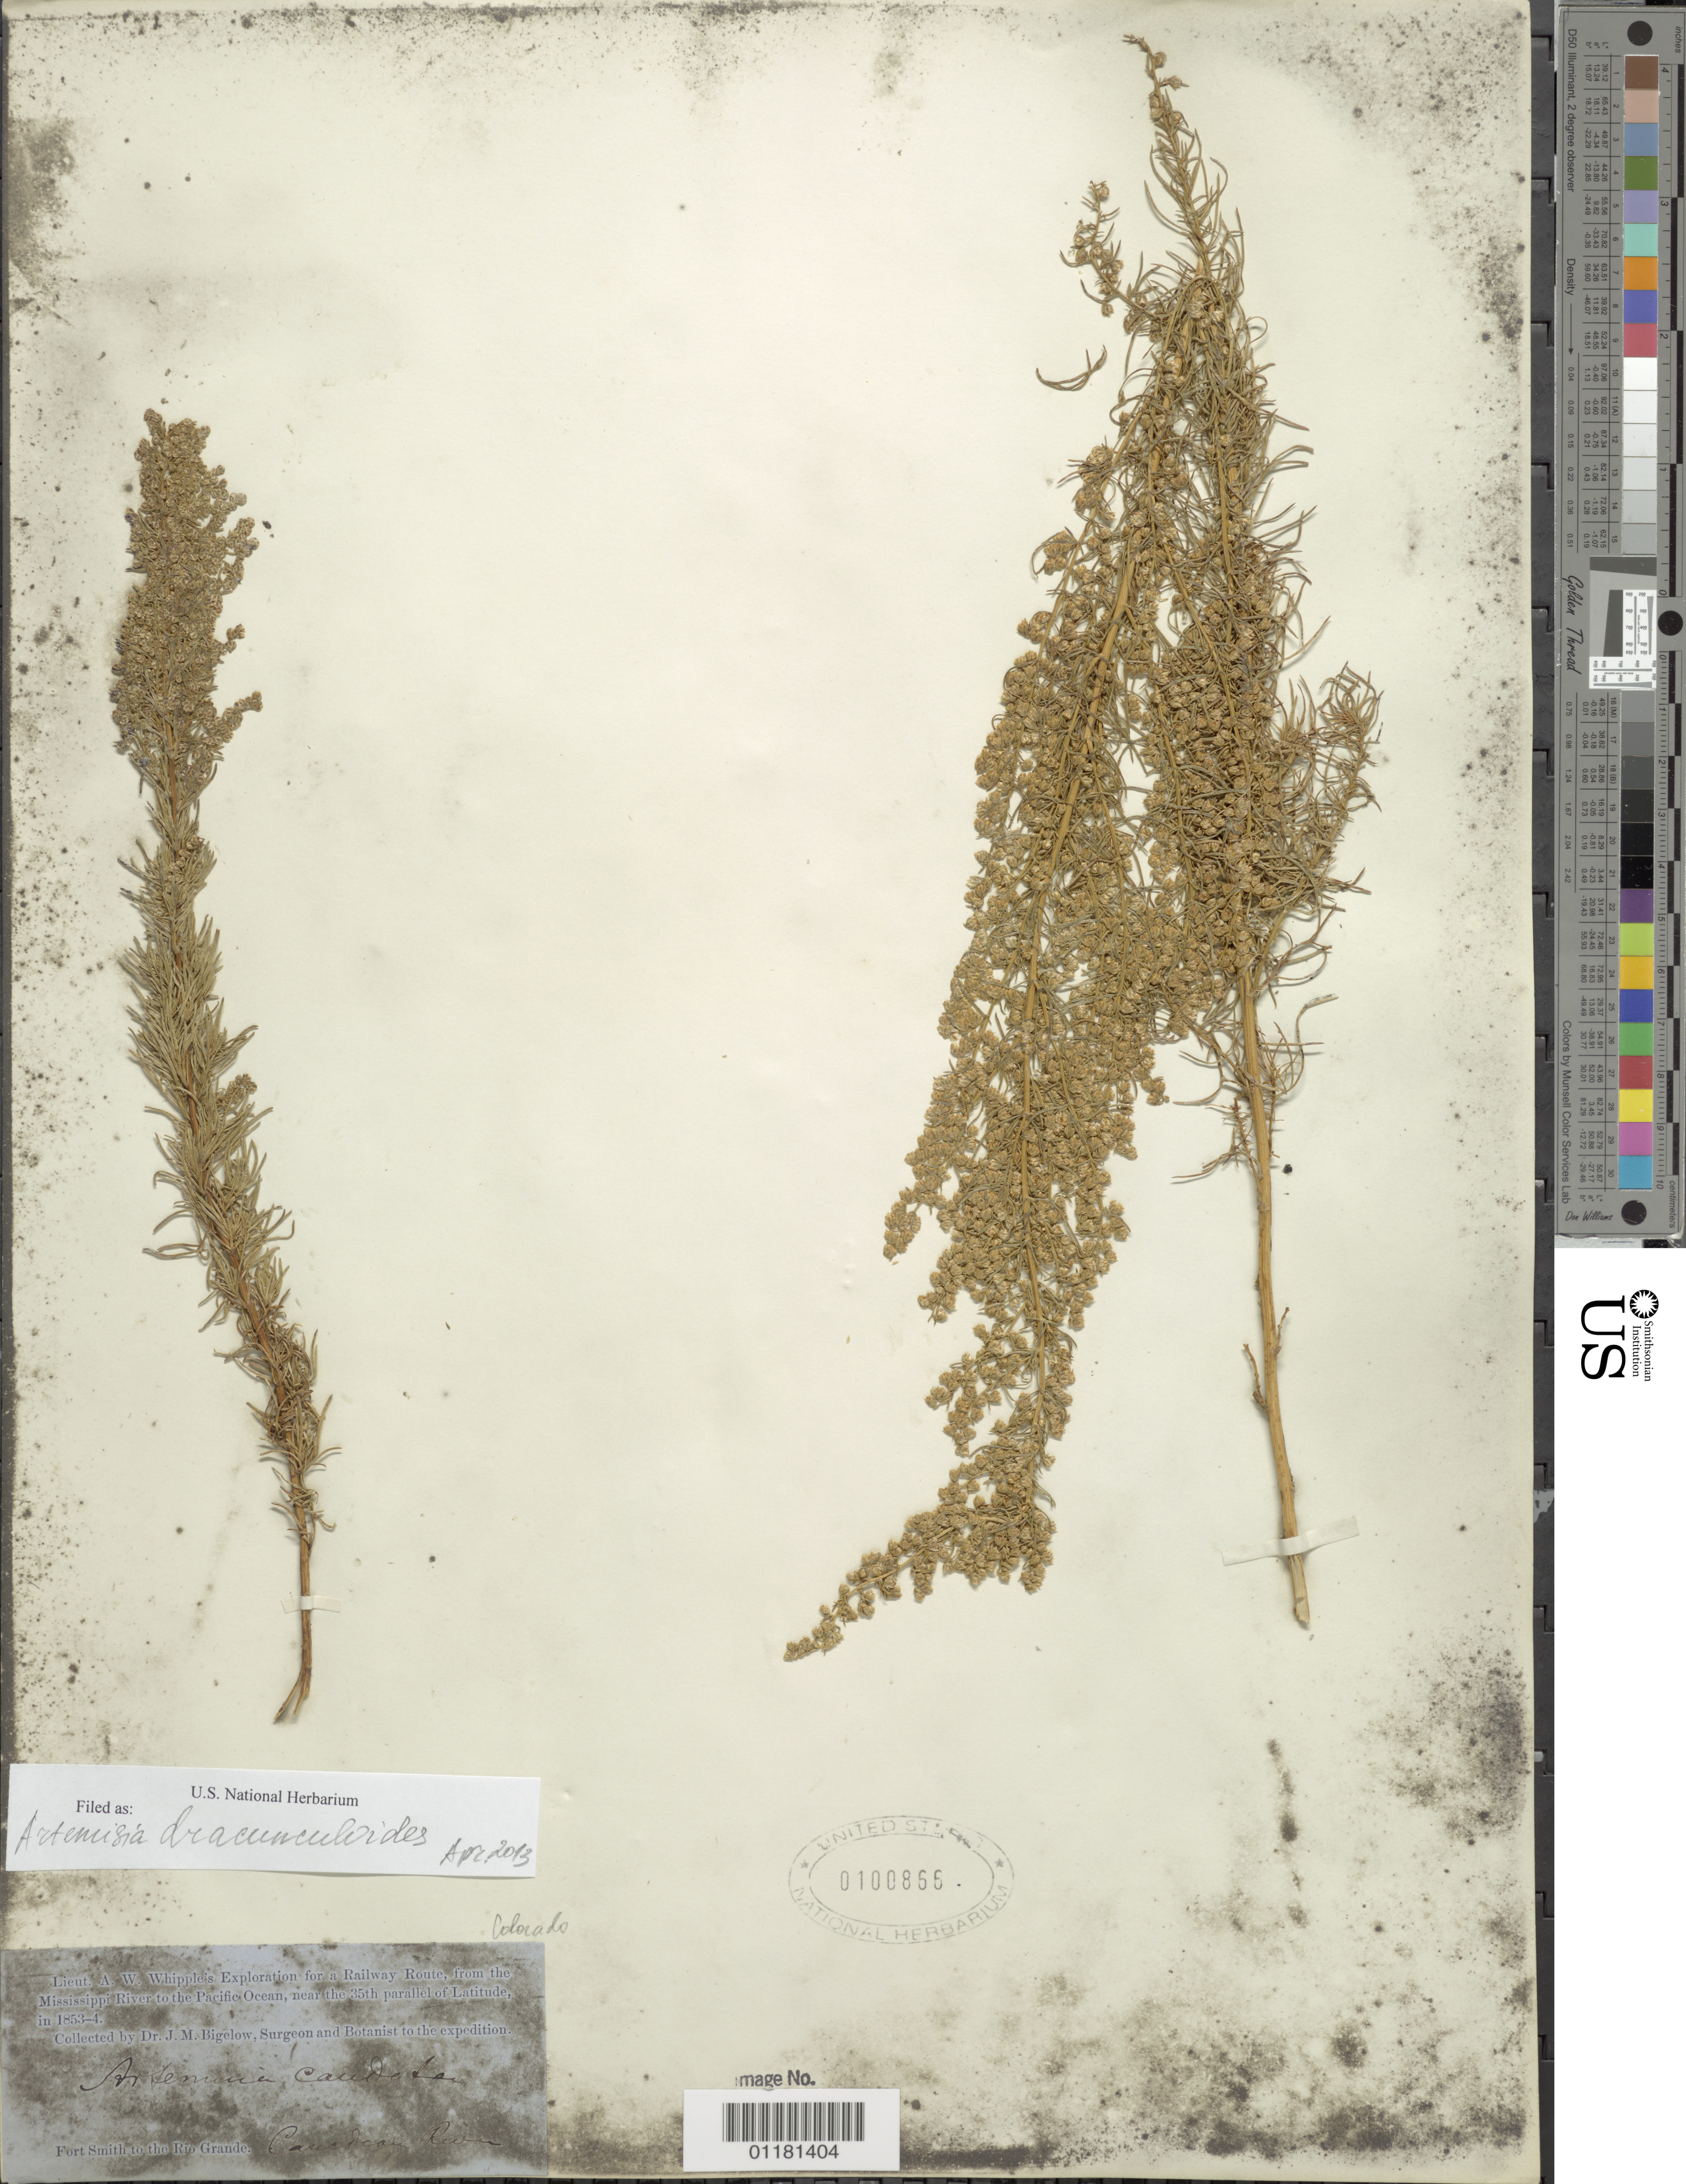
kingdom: Plantae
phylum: Tracheophyta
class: Magnoliopsida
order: Asterales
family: Asteraceae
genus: Artemisia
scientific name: Artemisia dracunculoides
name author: Pursh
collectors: J. M. Bigelow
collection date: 1853/1854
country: United States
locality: Fort Smith to the Rio Grande, Canadian River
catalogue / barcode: US 100866